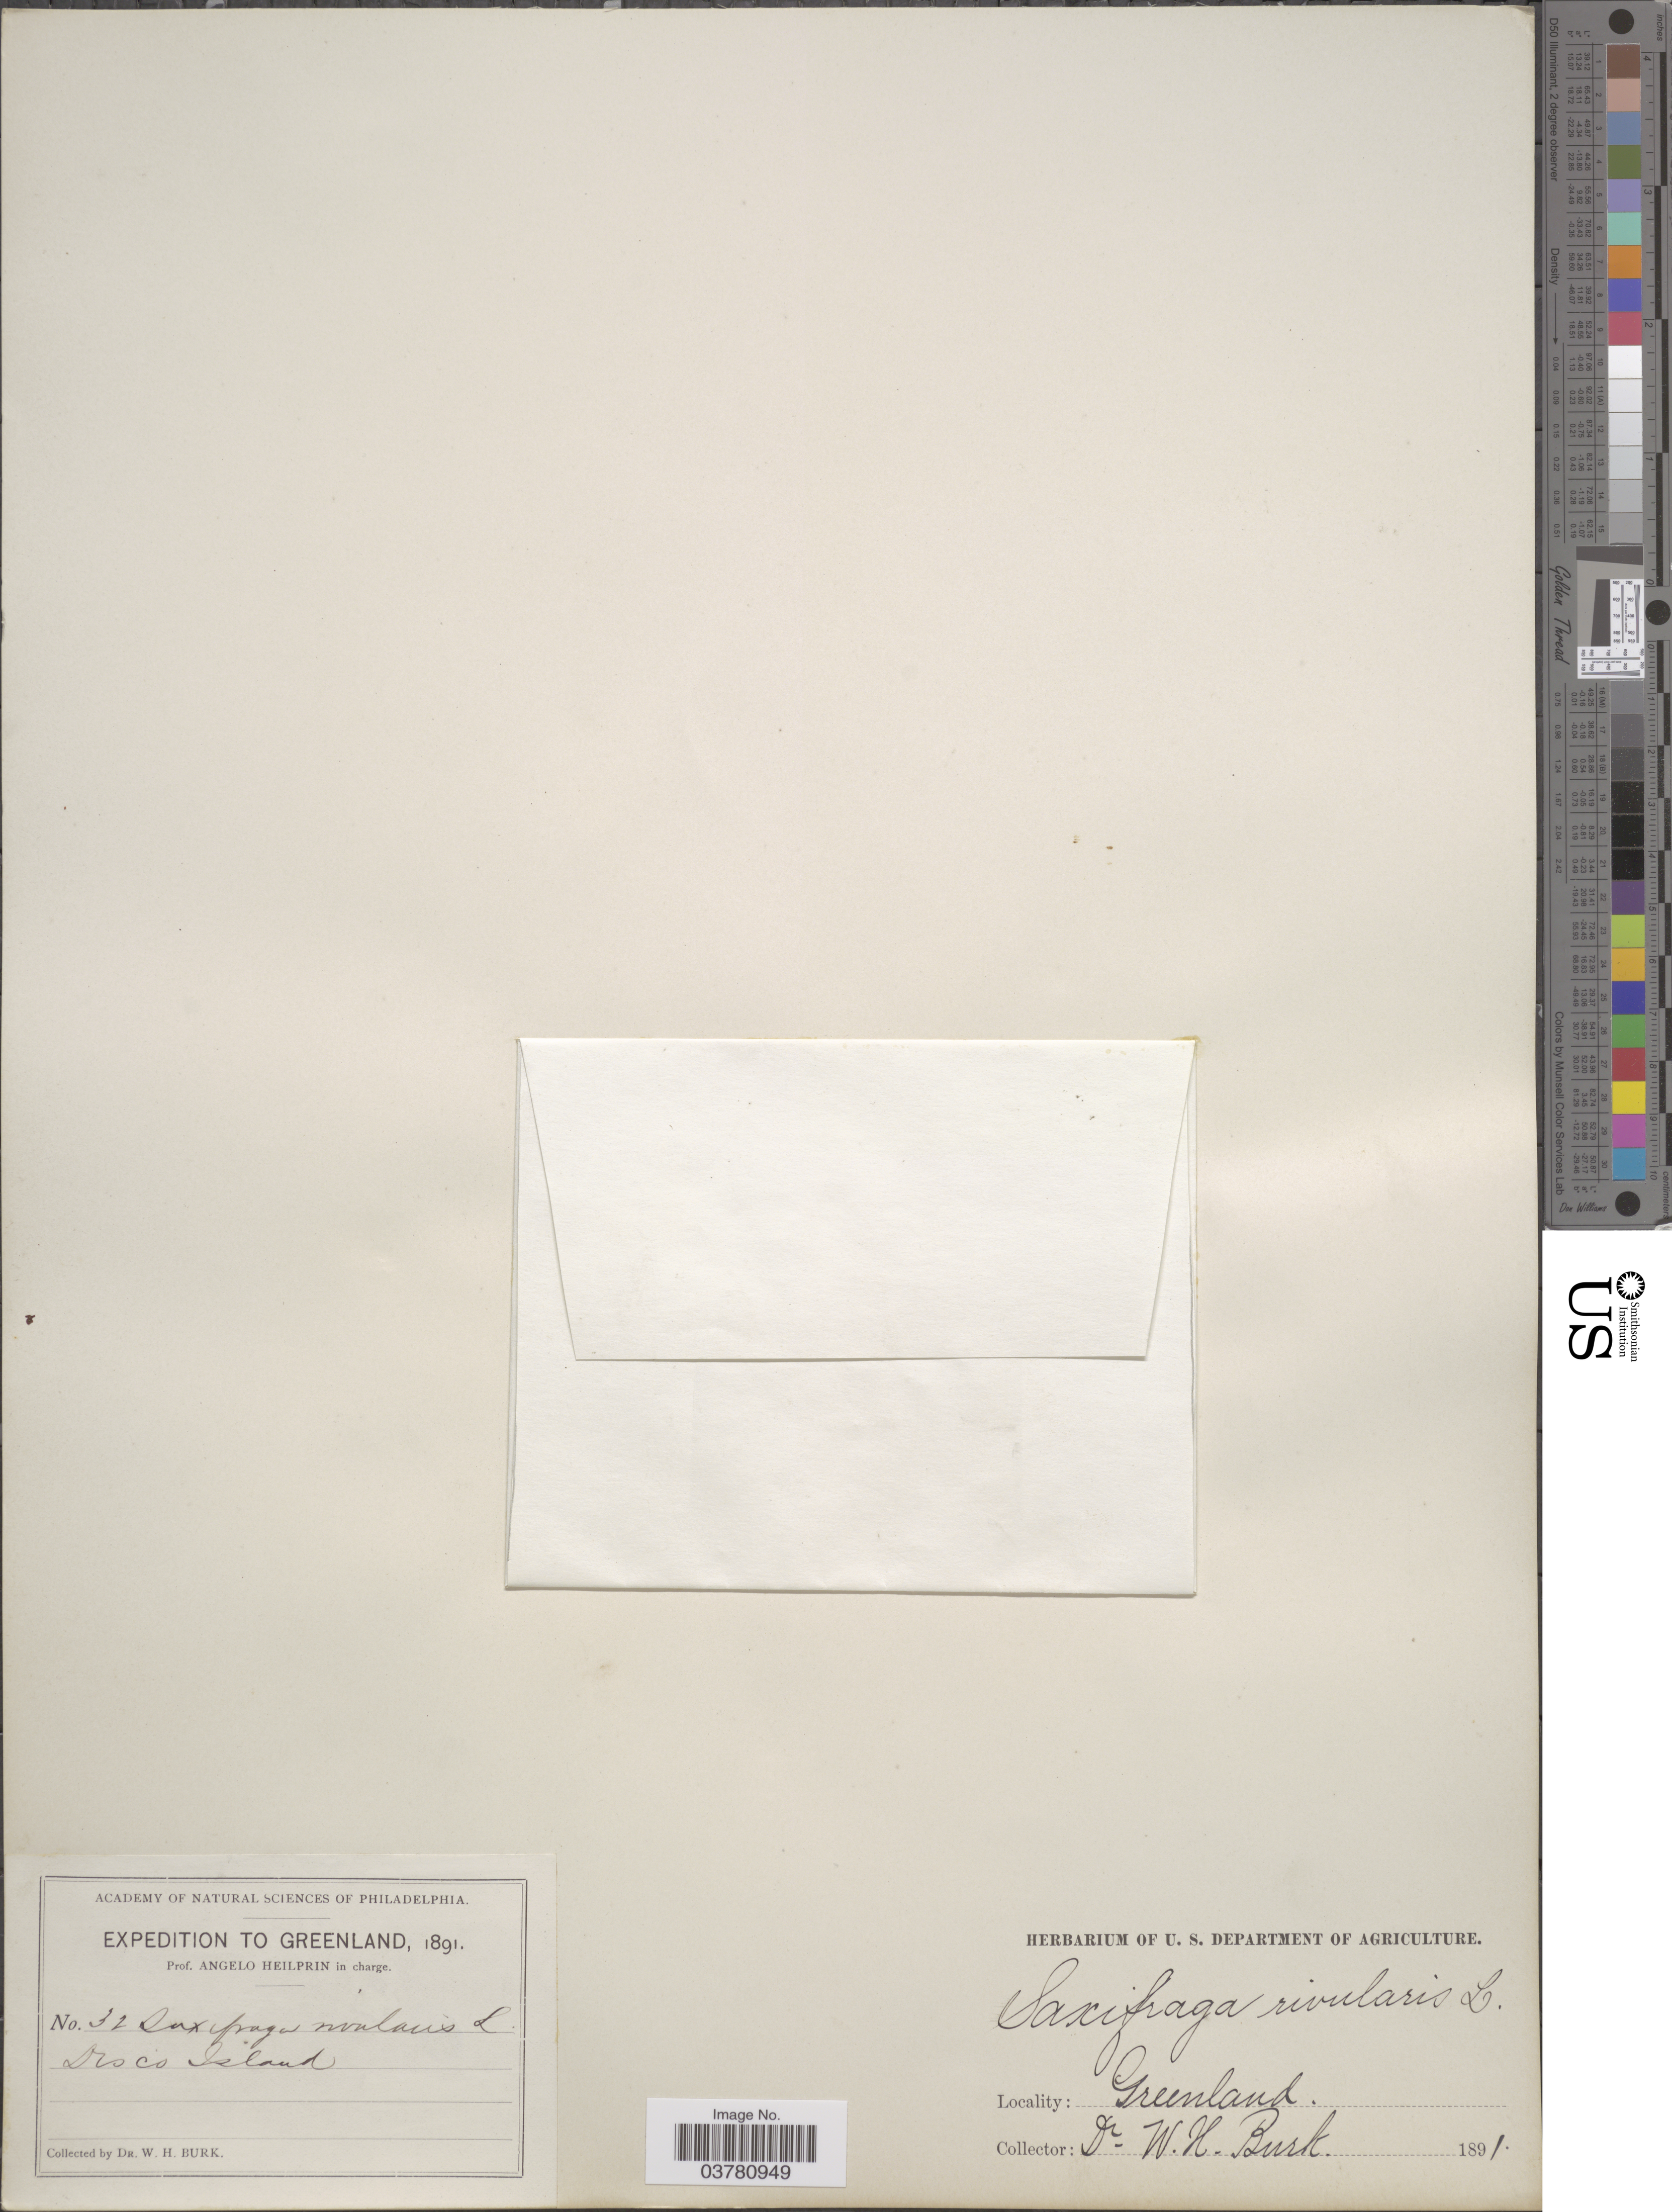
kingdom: Plantae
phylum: Tracheophyta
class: Magnoliopsida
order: Saxifragales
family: Saxifragaceae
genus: Saxifraga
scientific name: Saxifraga rivularis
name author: L.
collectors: W. Burk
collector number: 32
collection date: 1891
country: Greenland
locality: Expedition to Greenland; 1891. Disco Island.